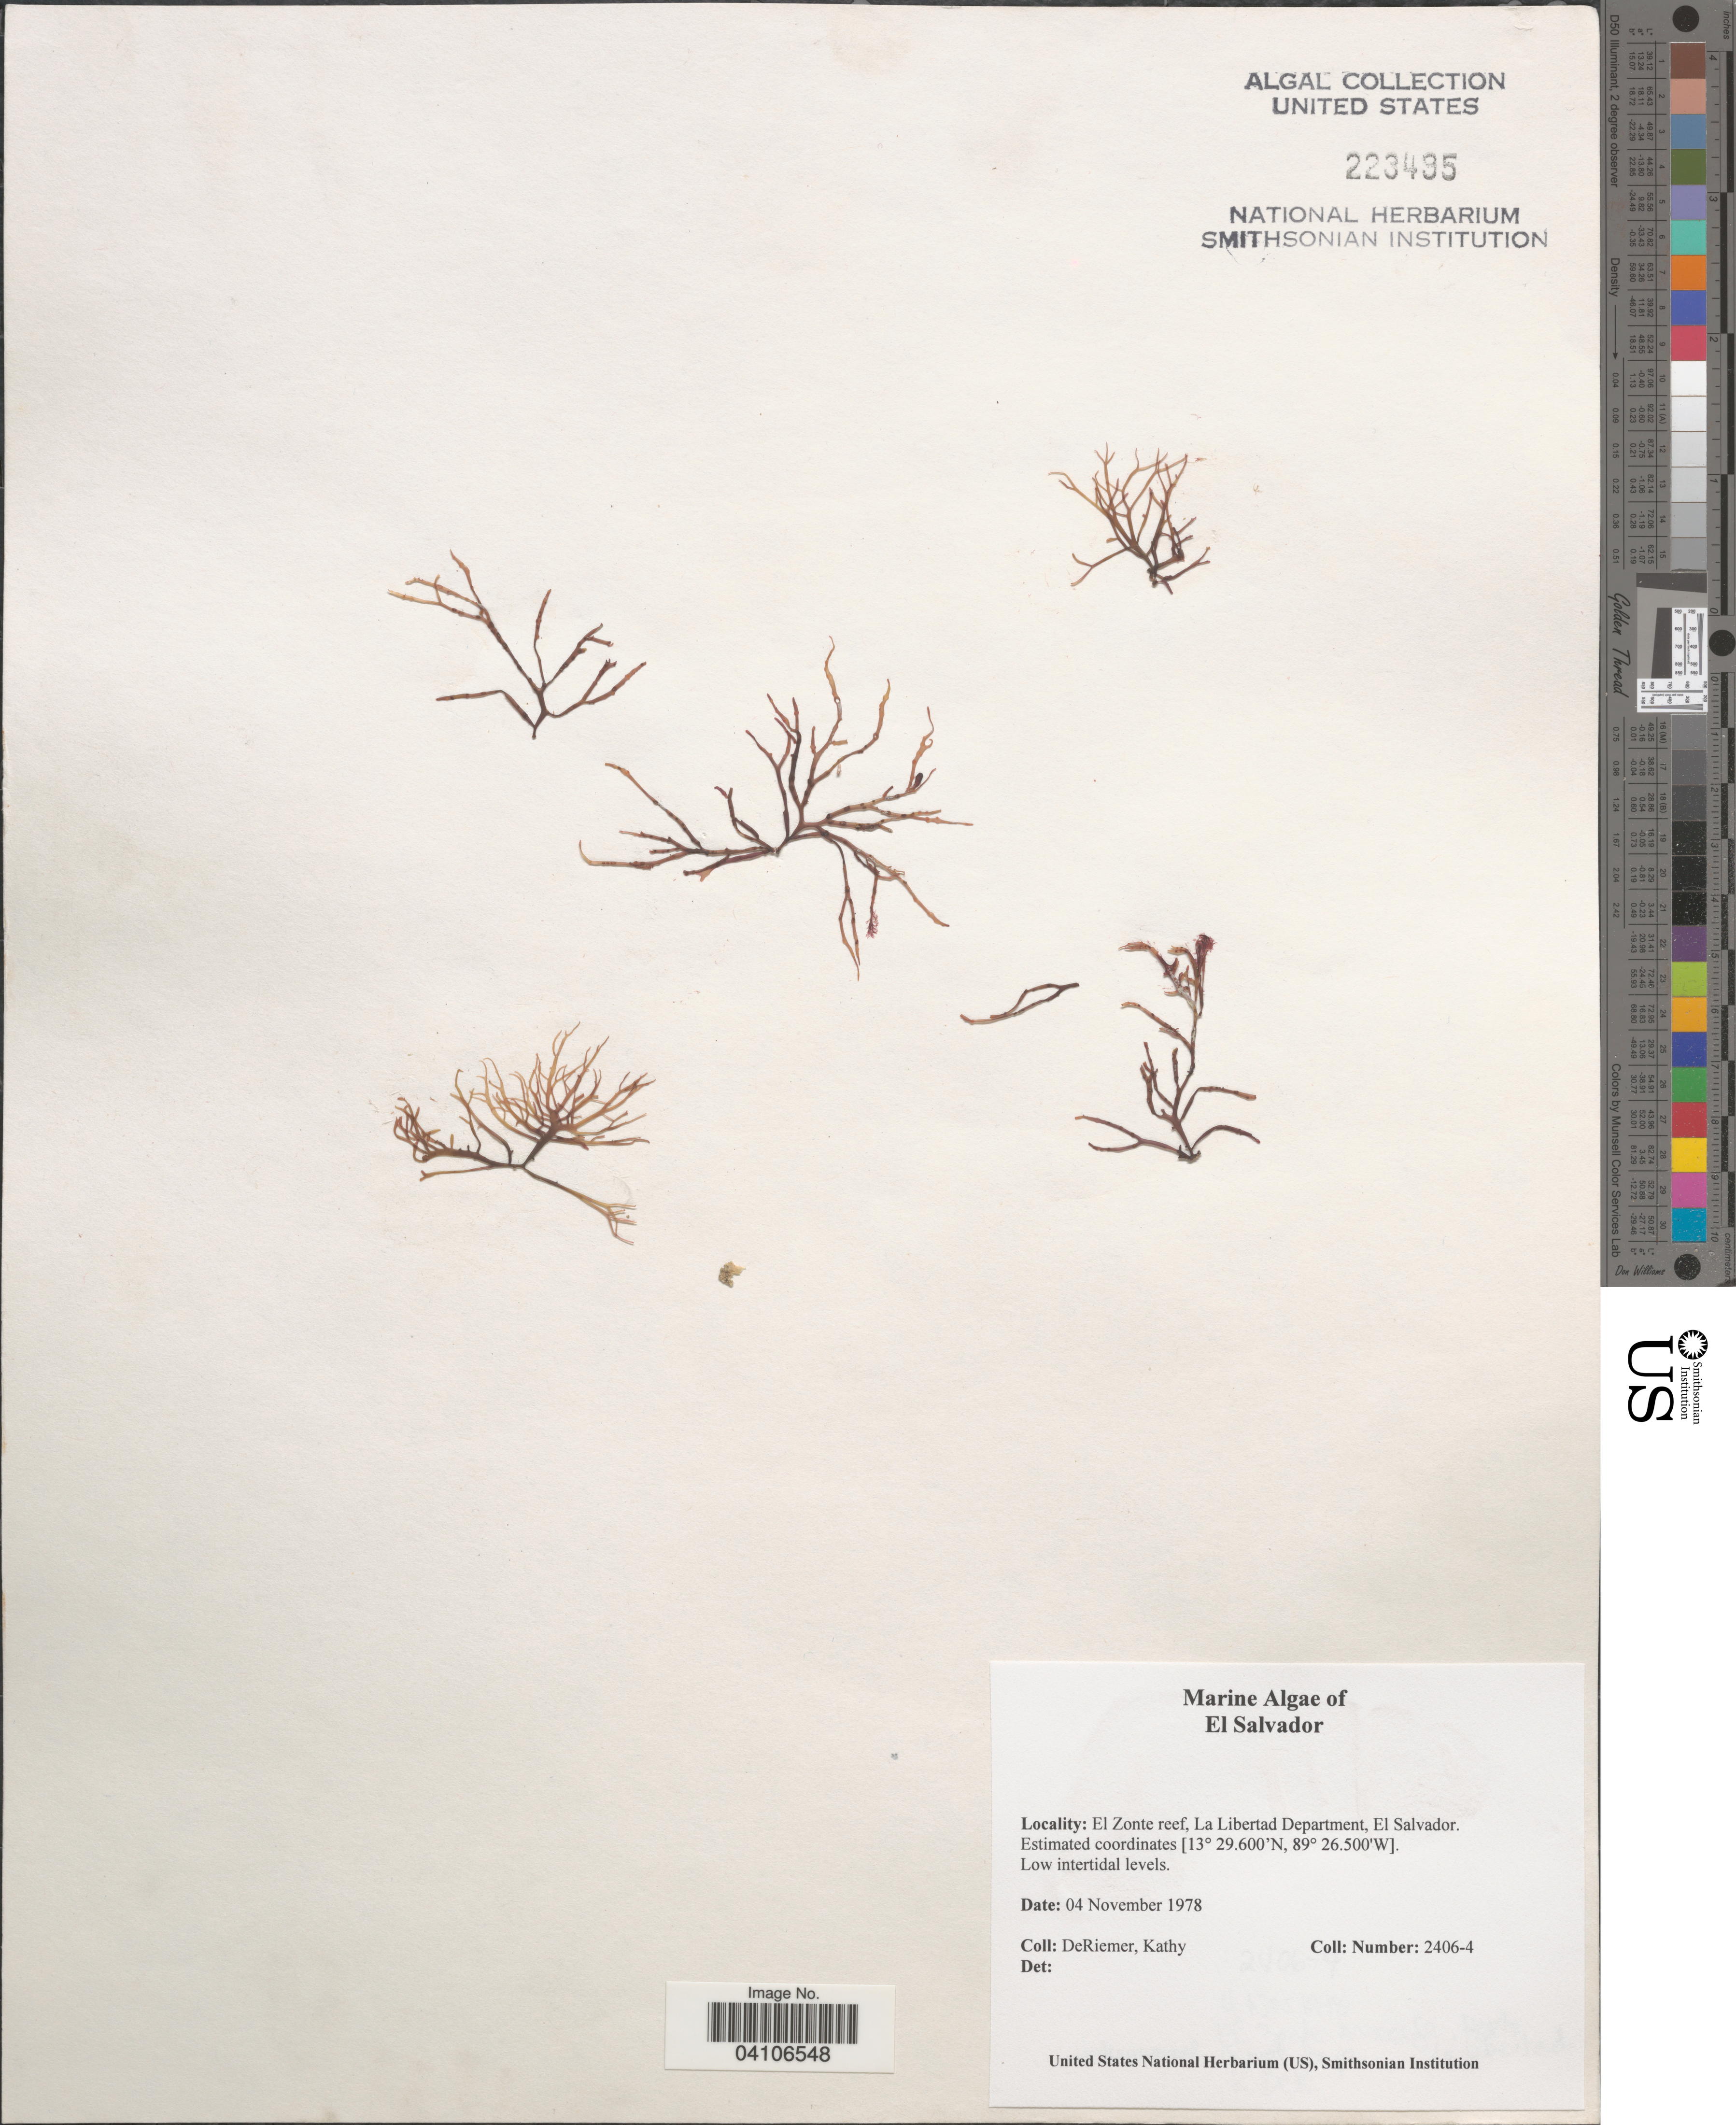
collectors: K. DeRiemer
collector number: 2406-4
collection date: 1978-11-04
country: El Salvador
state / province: La Libertad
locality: El Zonte reef, La Libertad Department.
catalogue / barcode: US 223495